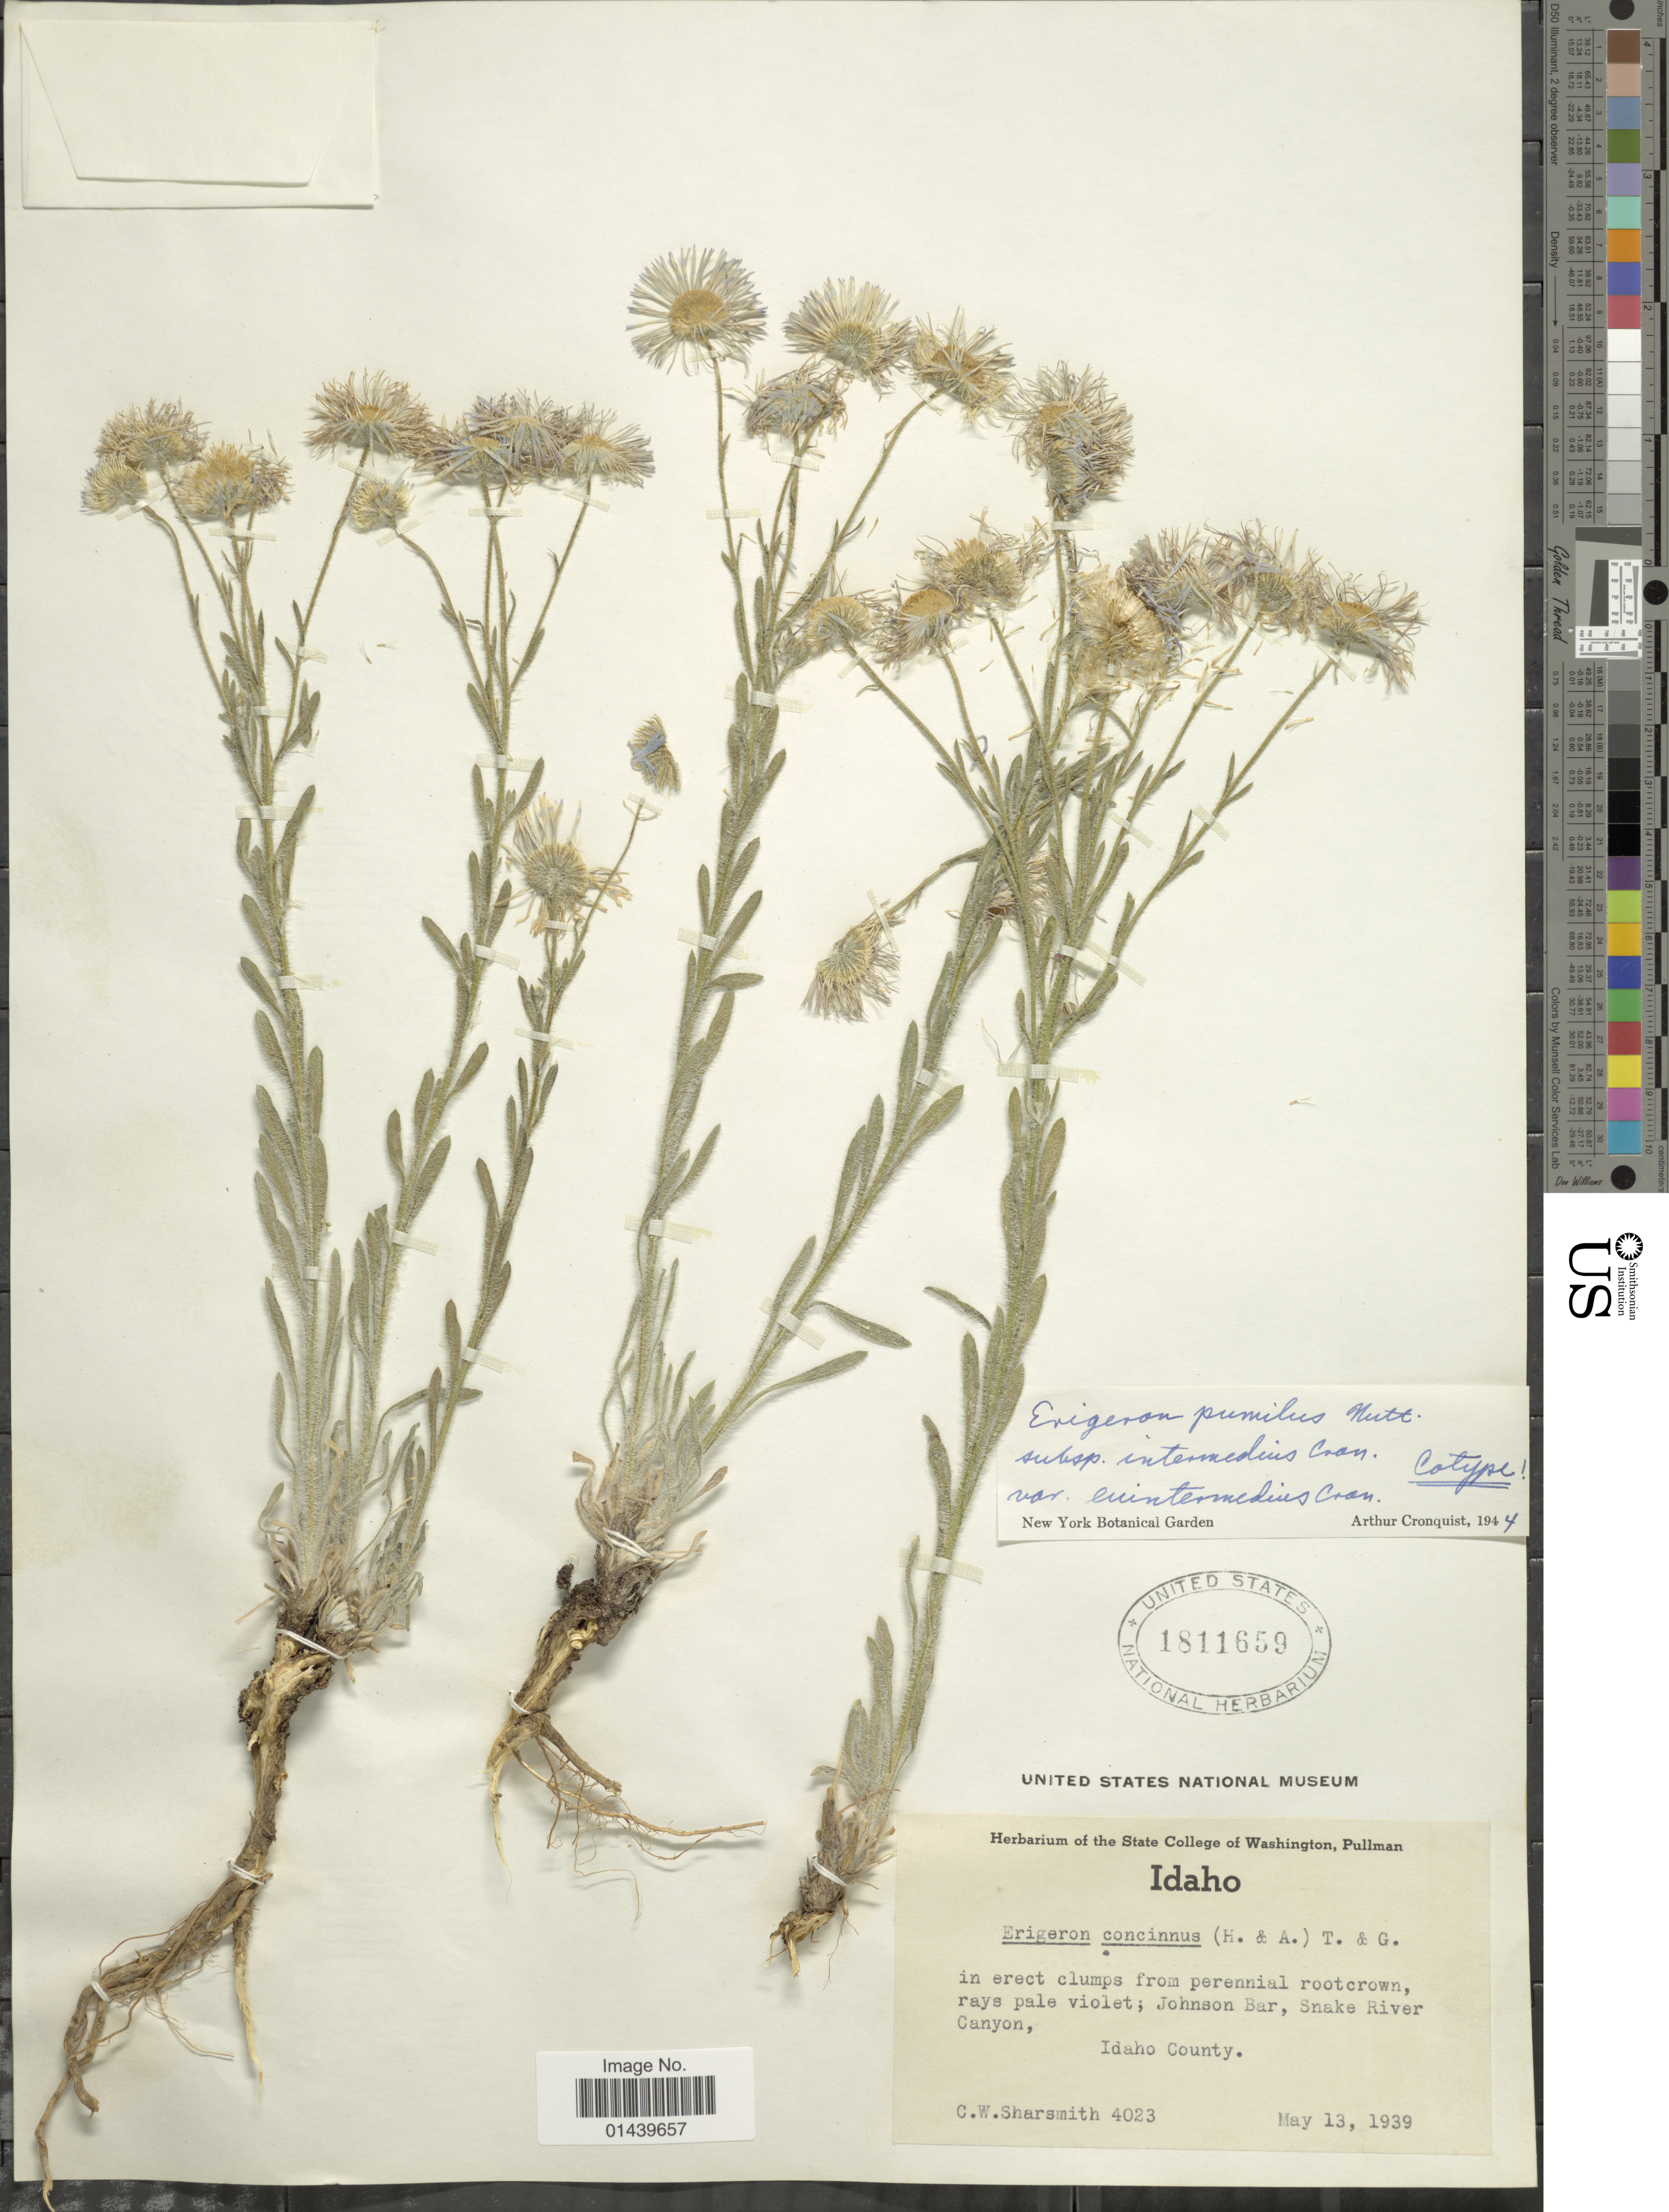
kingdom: Plantae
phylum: Tracheophyta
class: Magnoliopsida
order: Asterales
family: Asteraceae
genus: Erigeron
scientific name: Erigeron pumilus subsp. intermedius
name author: Cronq.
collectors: C. Sharsmith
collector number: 4023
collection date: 1939-05-13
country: United States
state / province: Idaho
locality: Johnson Bar, Snake River Canyon, Idaho County.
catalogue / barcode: US 1811659